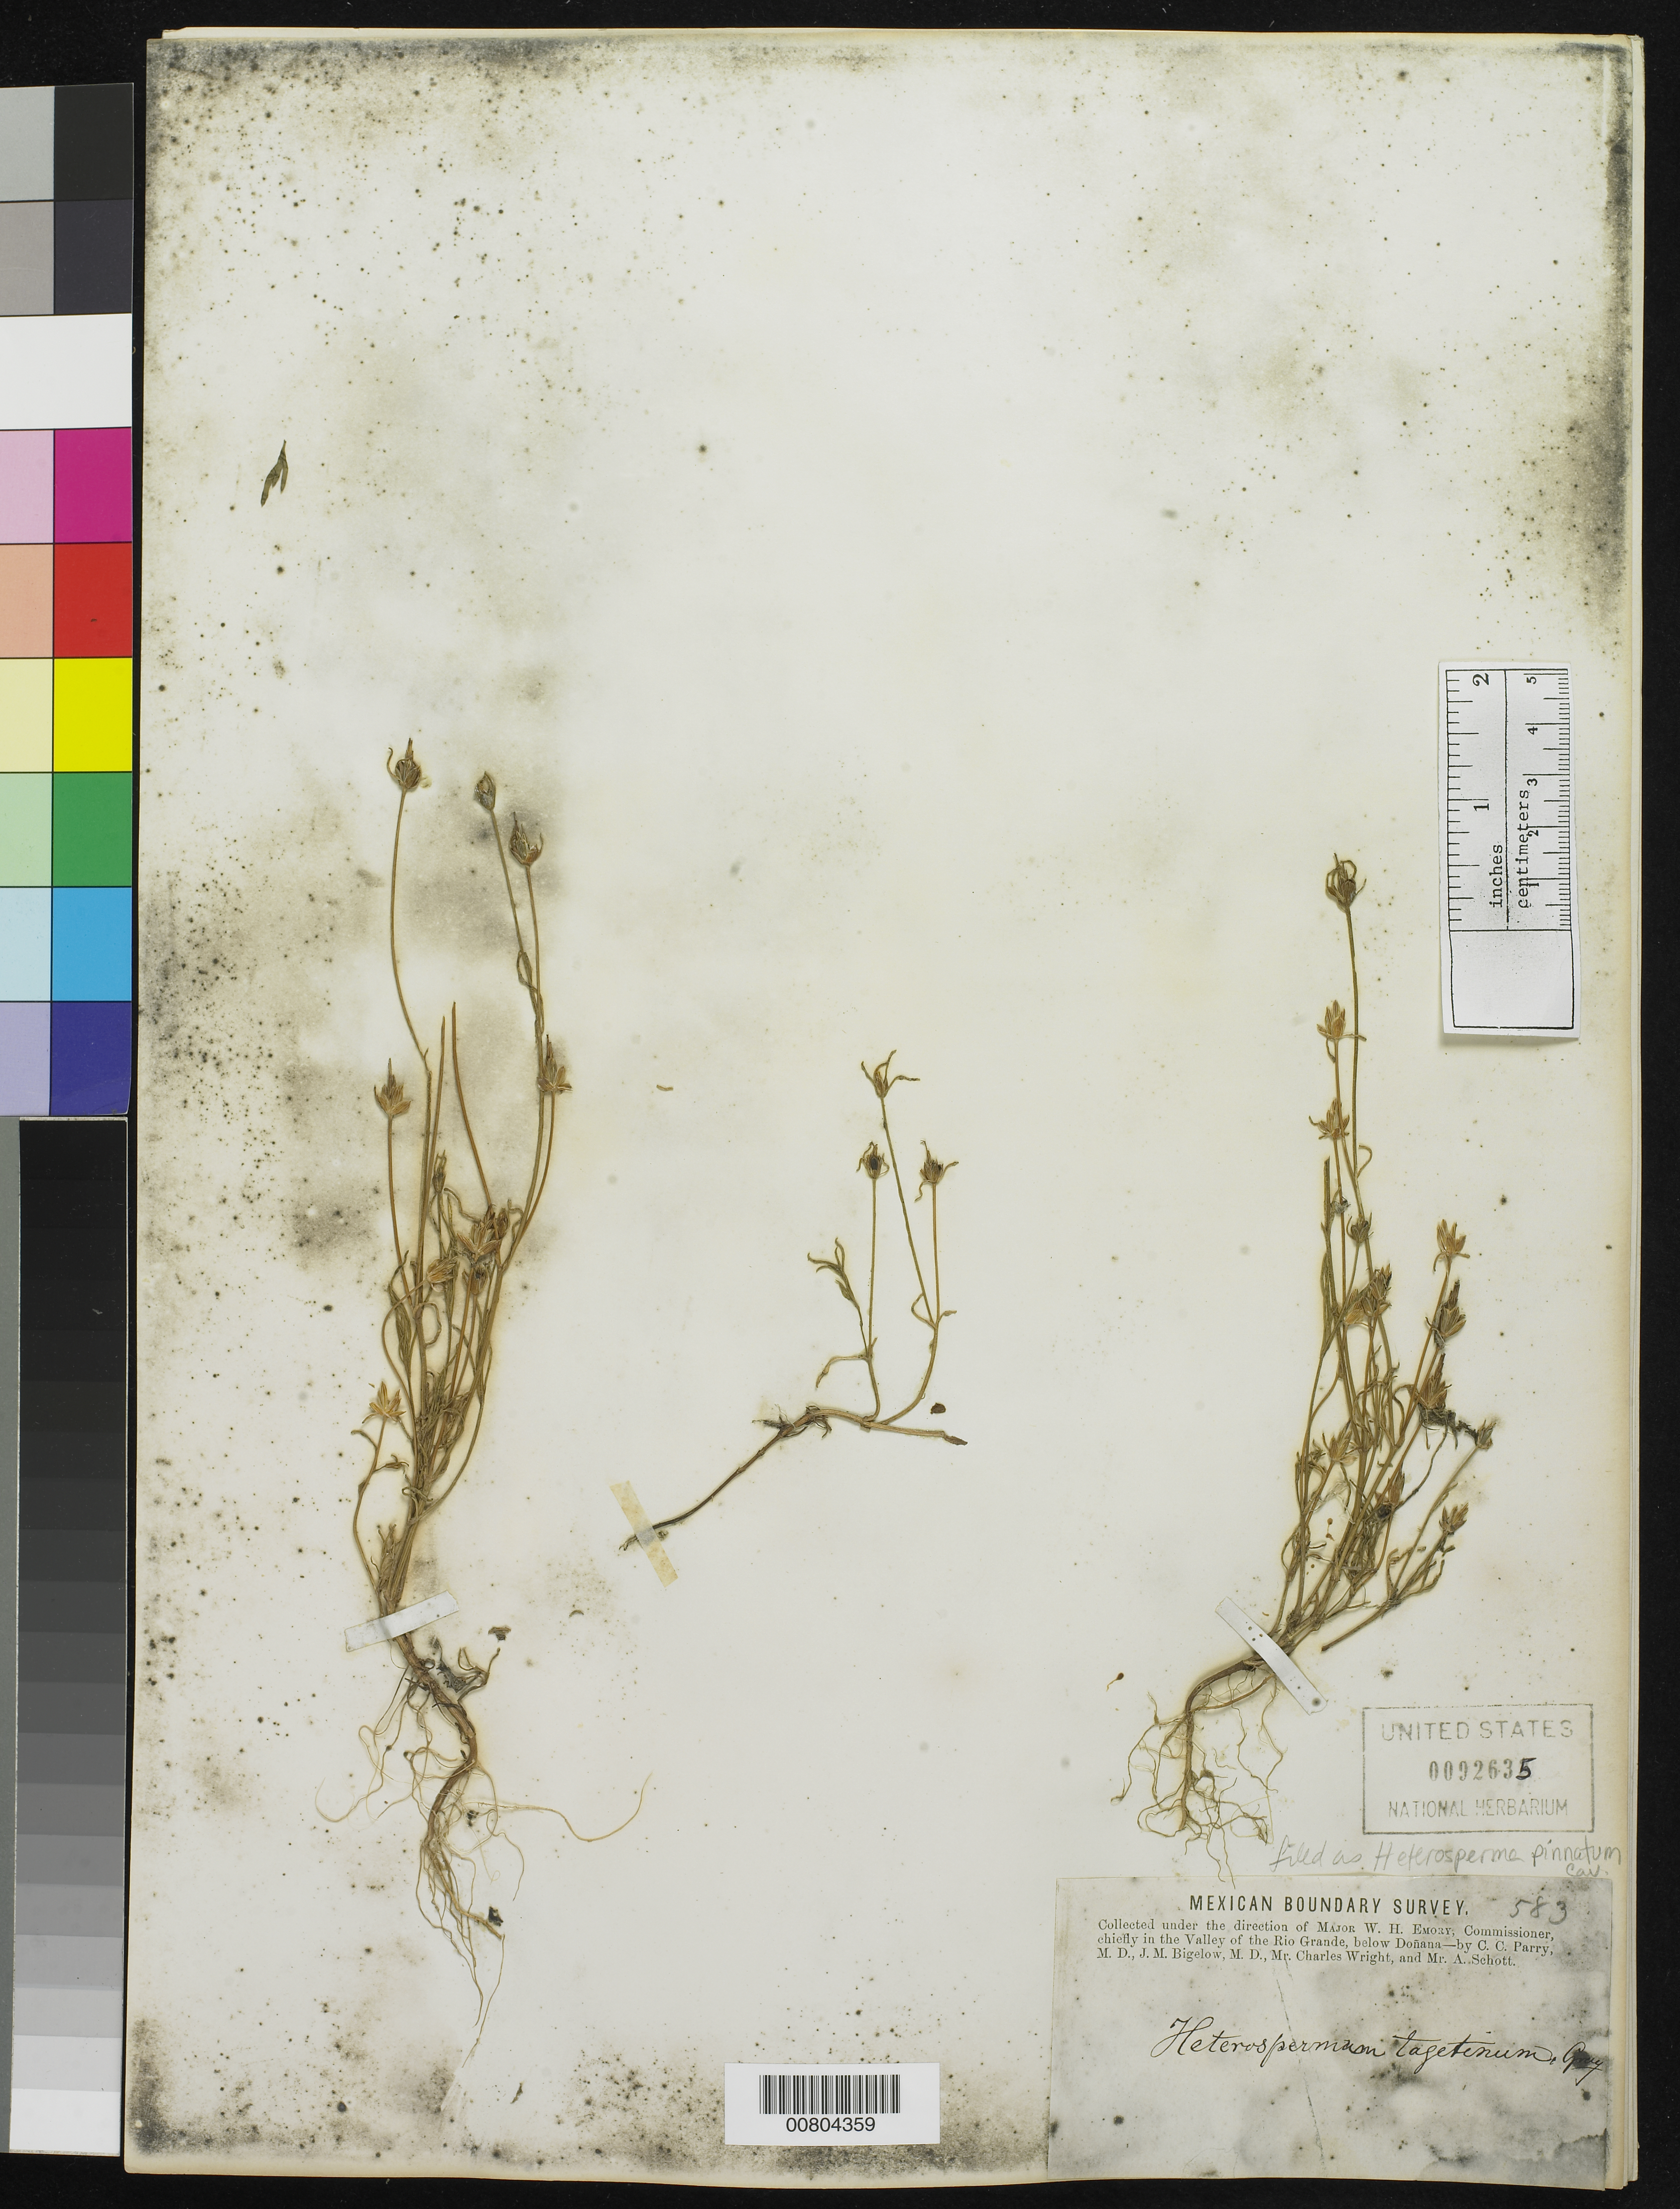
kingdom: Plantae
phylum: Tracheophyta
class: Magnoliopsida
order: Asterales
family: Asteraceae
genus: Heterosperma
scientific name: Heterosperma pinnatum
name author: Cav.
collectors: C. C. Parry, J. M. Bigelow, C. Wright & A. C. V. Schott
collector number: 583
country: United States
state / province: New Mexico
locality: Valley of the Rio Grande, below Doñana, New Mexico.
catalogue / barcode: US 92635